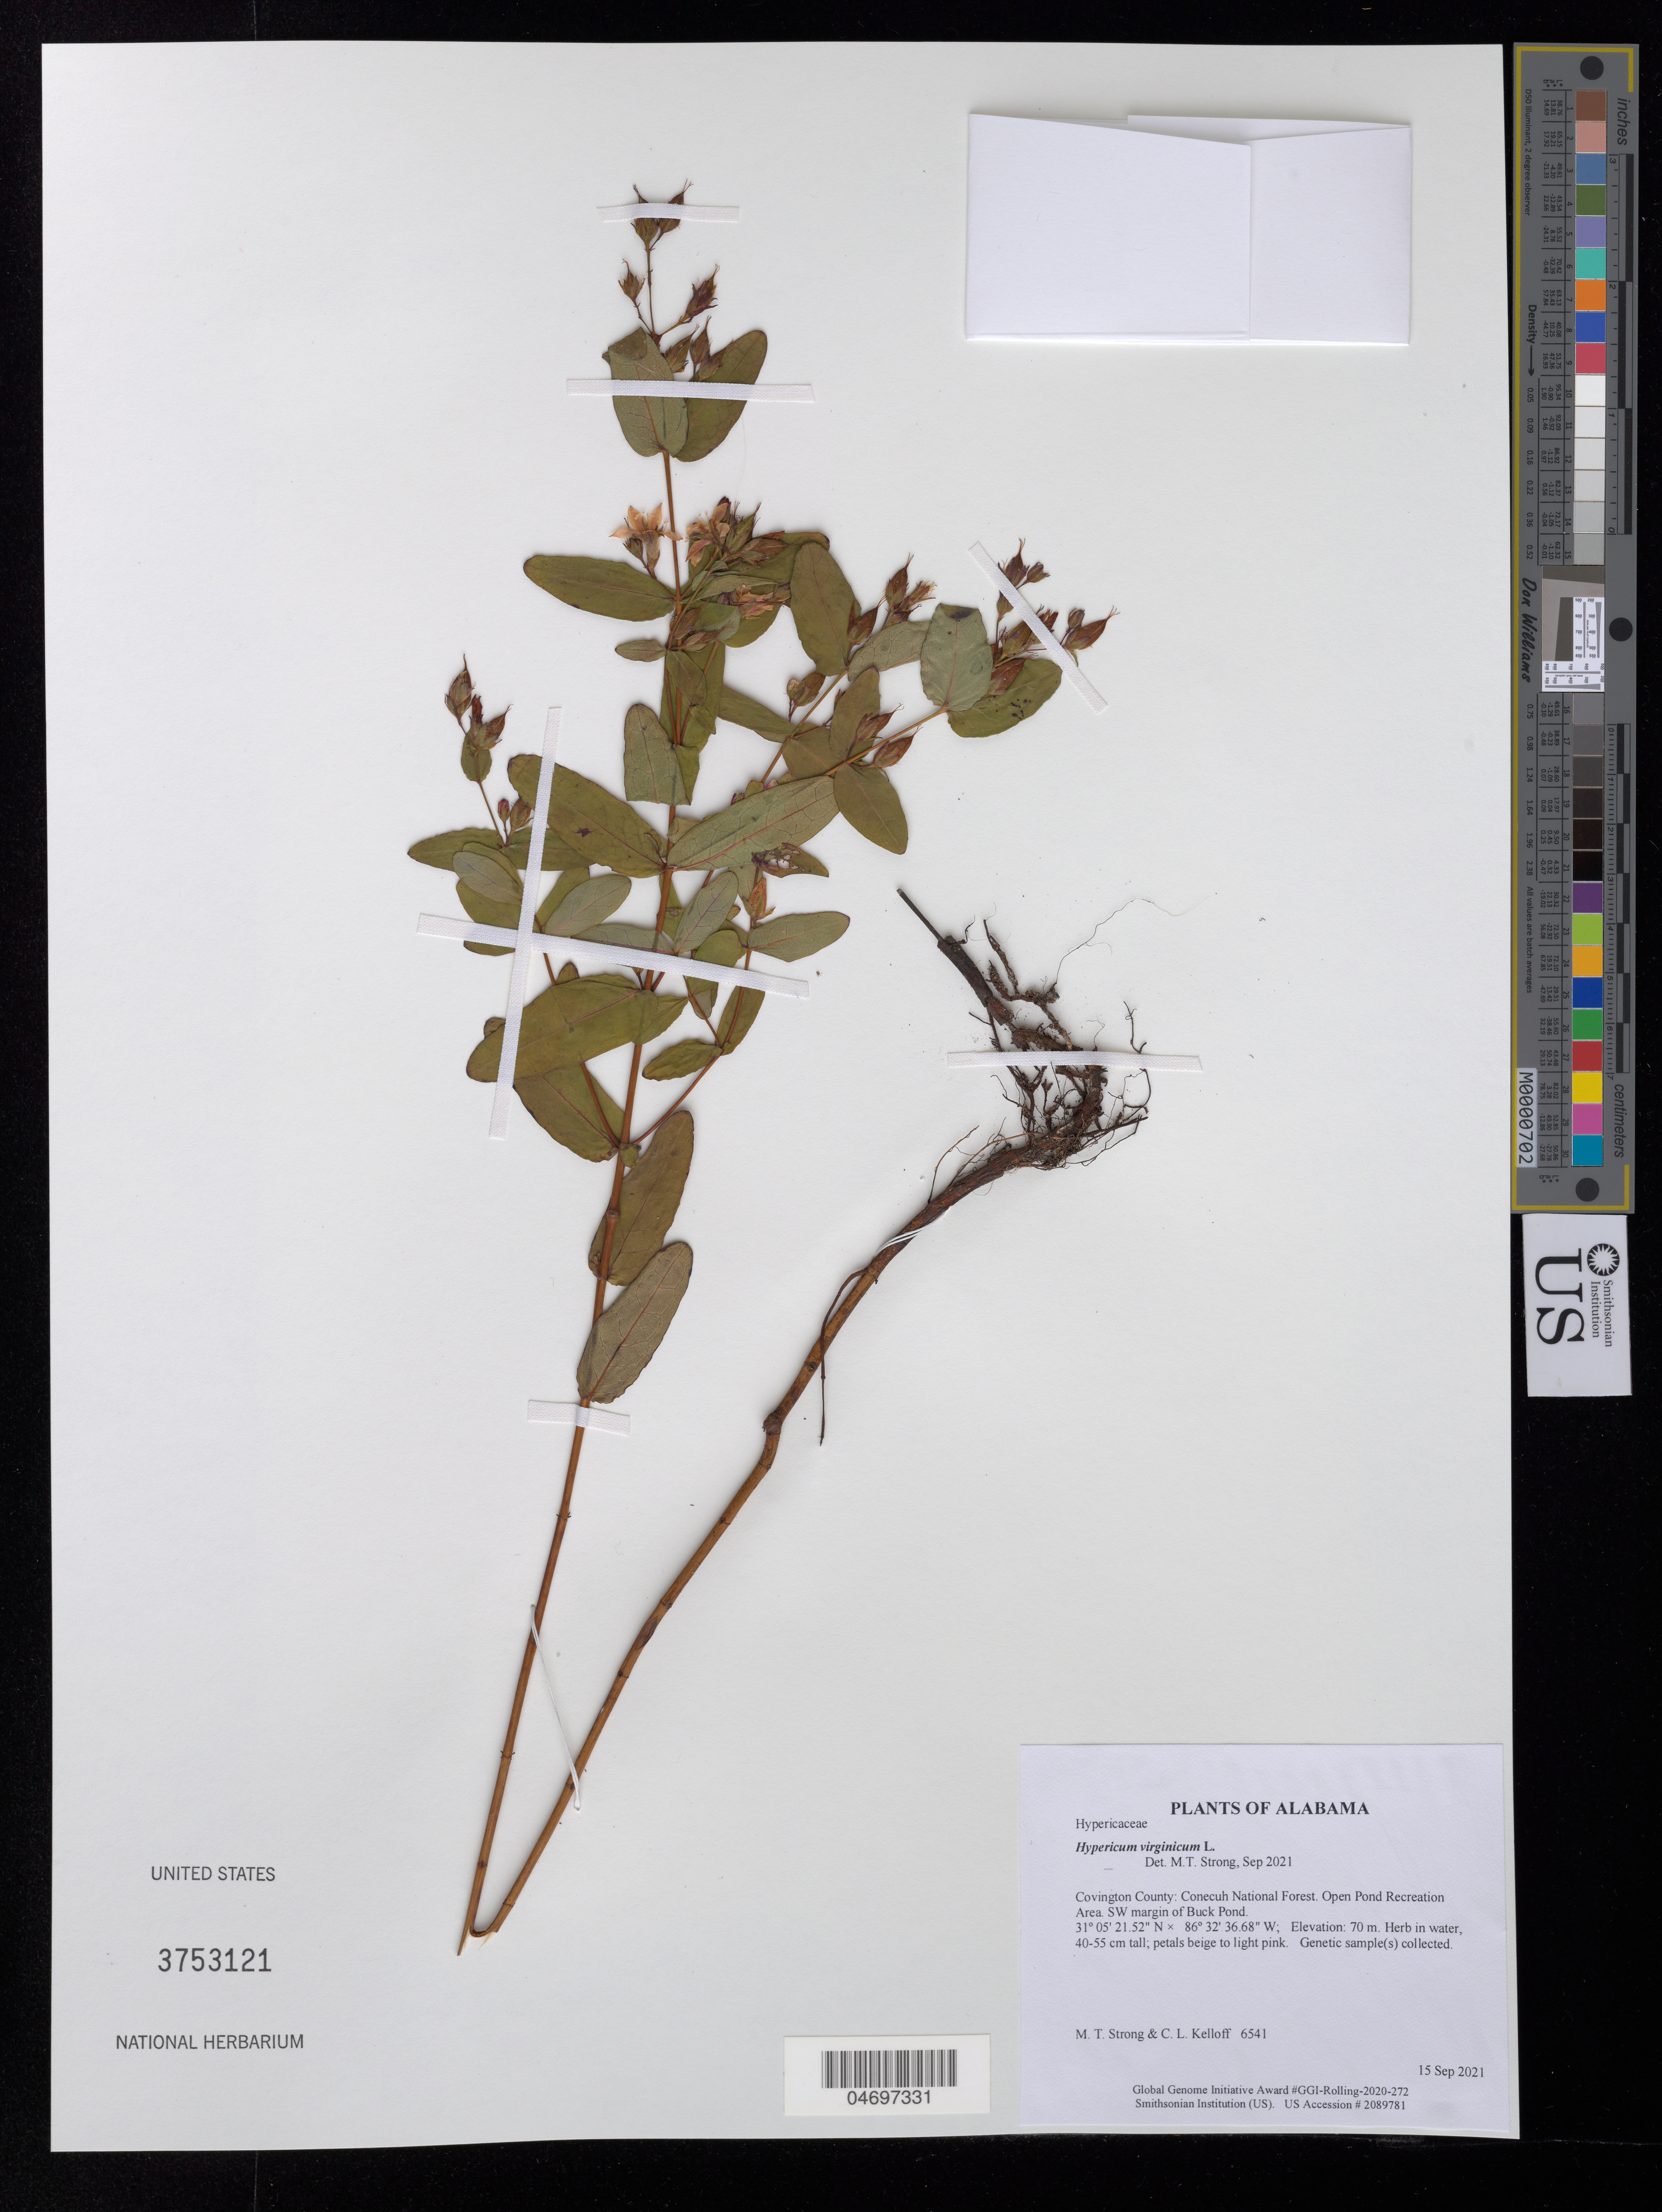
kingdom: Plantae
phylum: Tracheophyta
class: Magnoliopsida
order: Malpighiales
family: Hypericaceae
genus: Hypericum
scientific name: Hypericum virginicum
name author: L.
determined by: Strong, Mark T.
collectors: M. T. Strong & C. L. Kelloff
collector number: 6541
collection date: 2021-09-15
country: United States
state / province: Alabama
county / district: Covington County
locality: Conecuh National Forest. Open Pond Recreation Area. SW margin of Buck Pond.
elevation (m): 70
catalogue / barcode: US 3753121